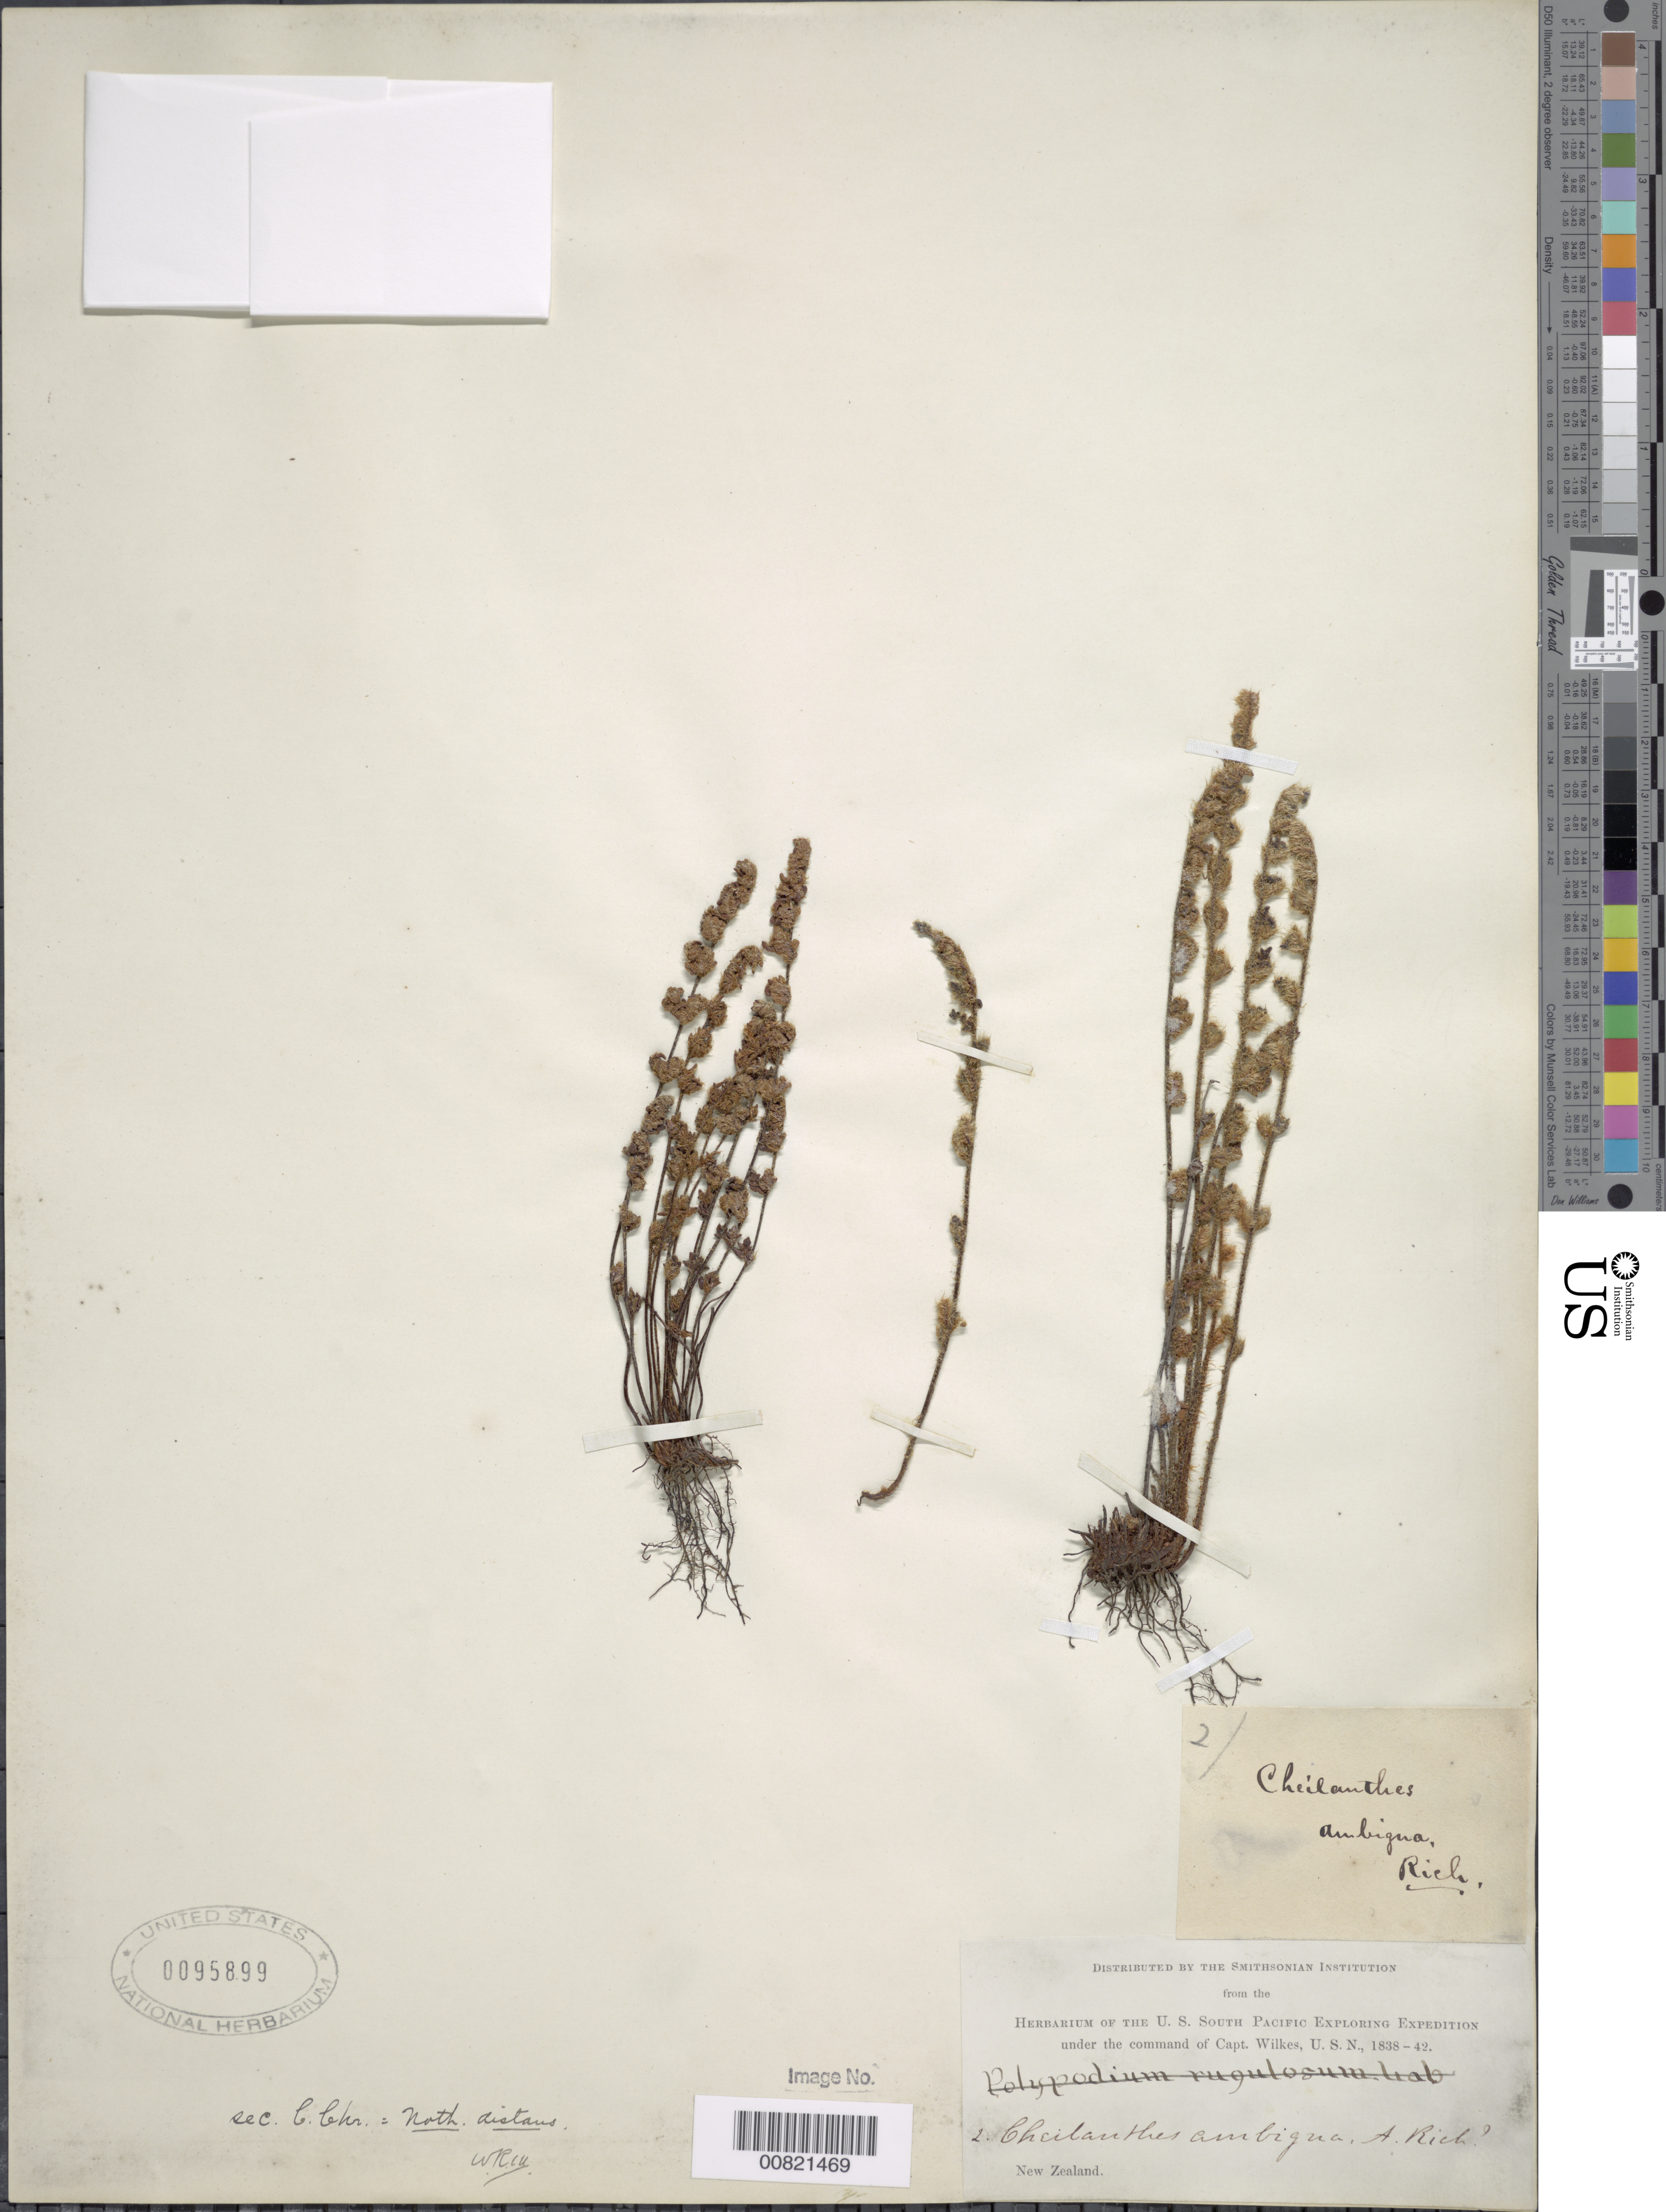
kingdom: Plantae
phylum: Tracheophyta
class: Polypodiopsida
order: Polypodiales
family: Pteridaceae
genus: Cheilanthes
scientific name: Cheilanthes distans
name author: Mett.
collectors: Wilkes Explor. Exped.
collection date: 1838/1842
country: New Zealand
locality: New Zealand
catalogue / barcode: US 95899